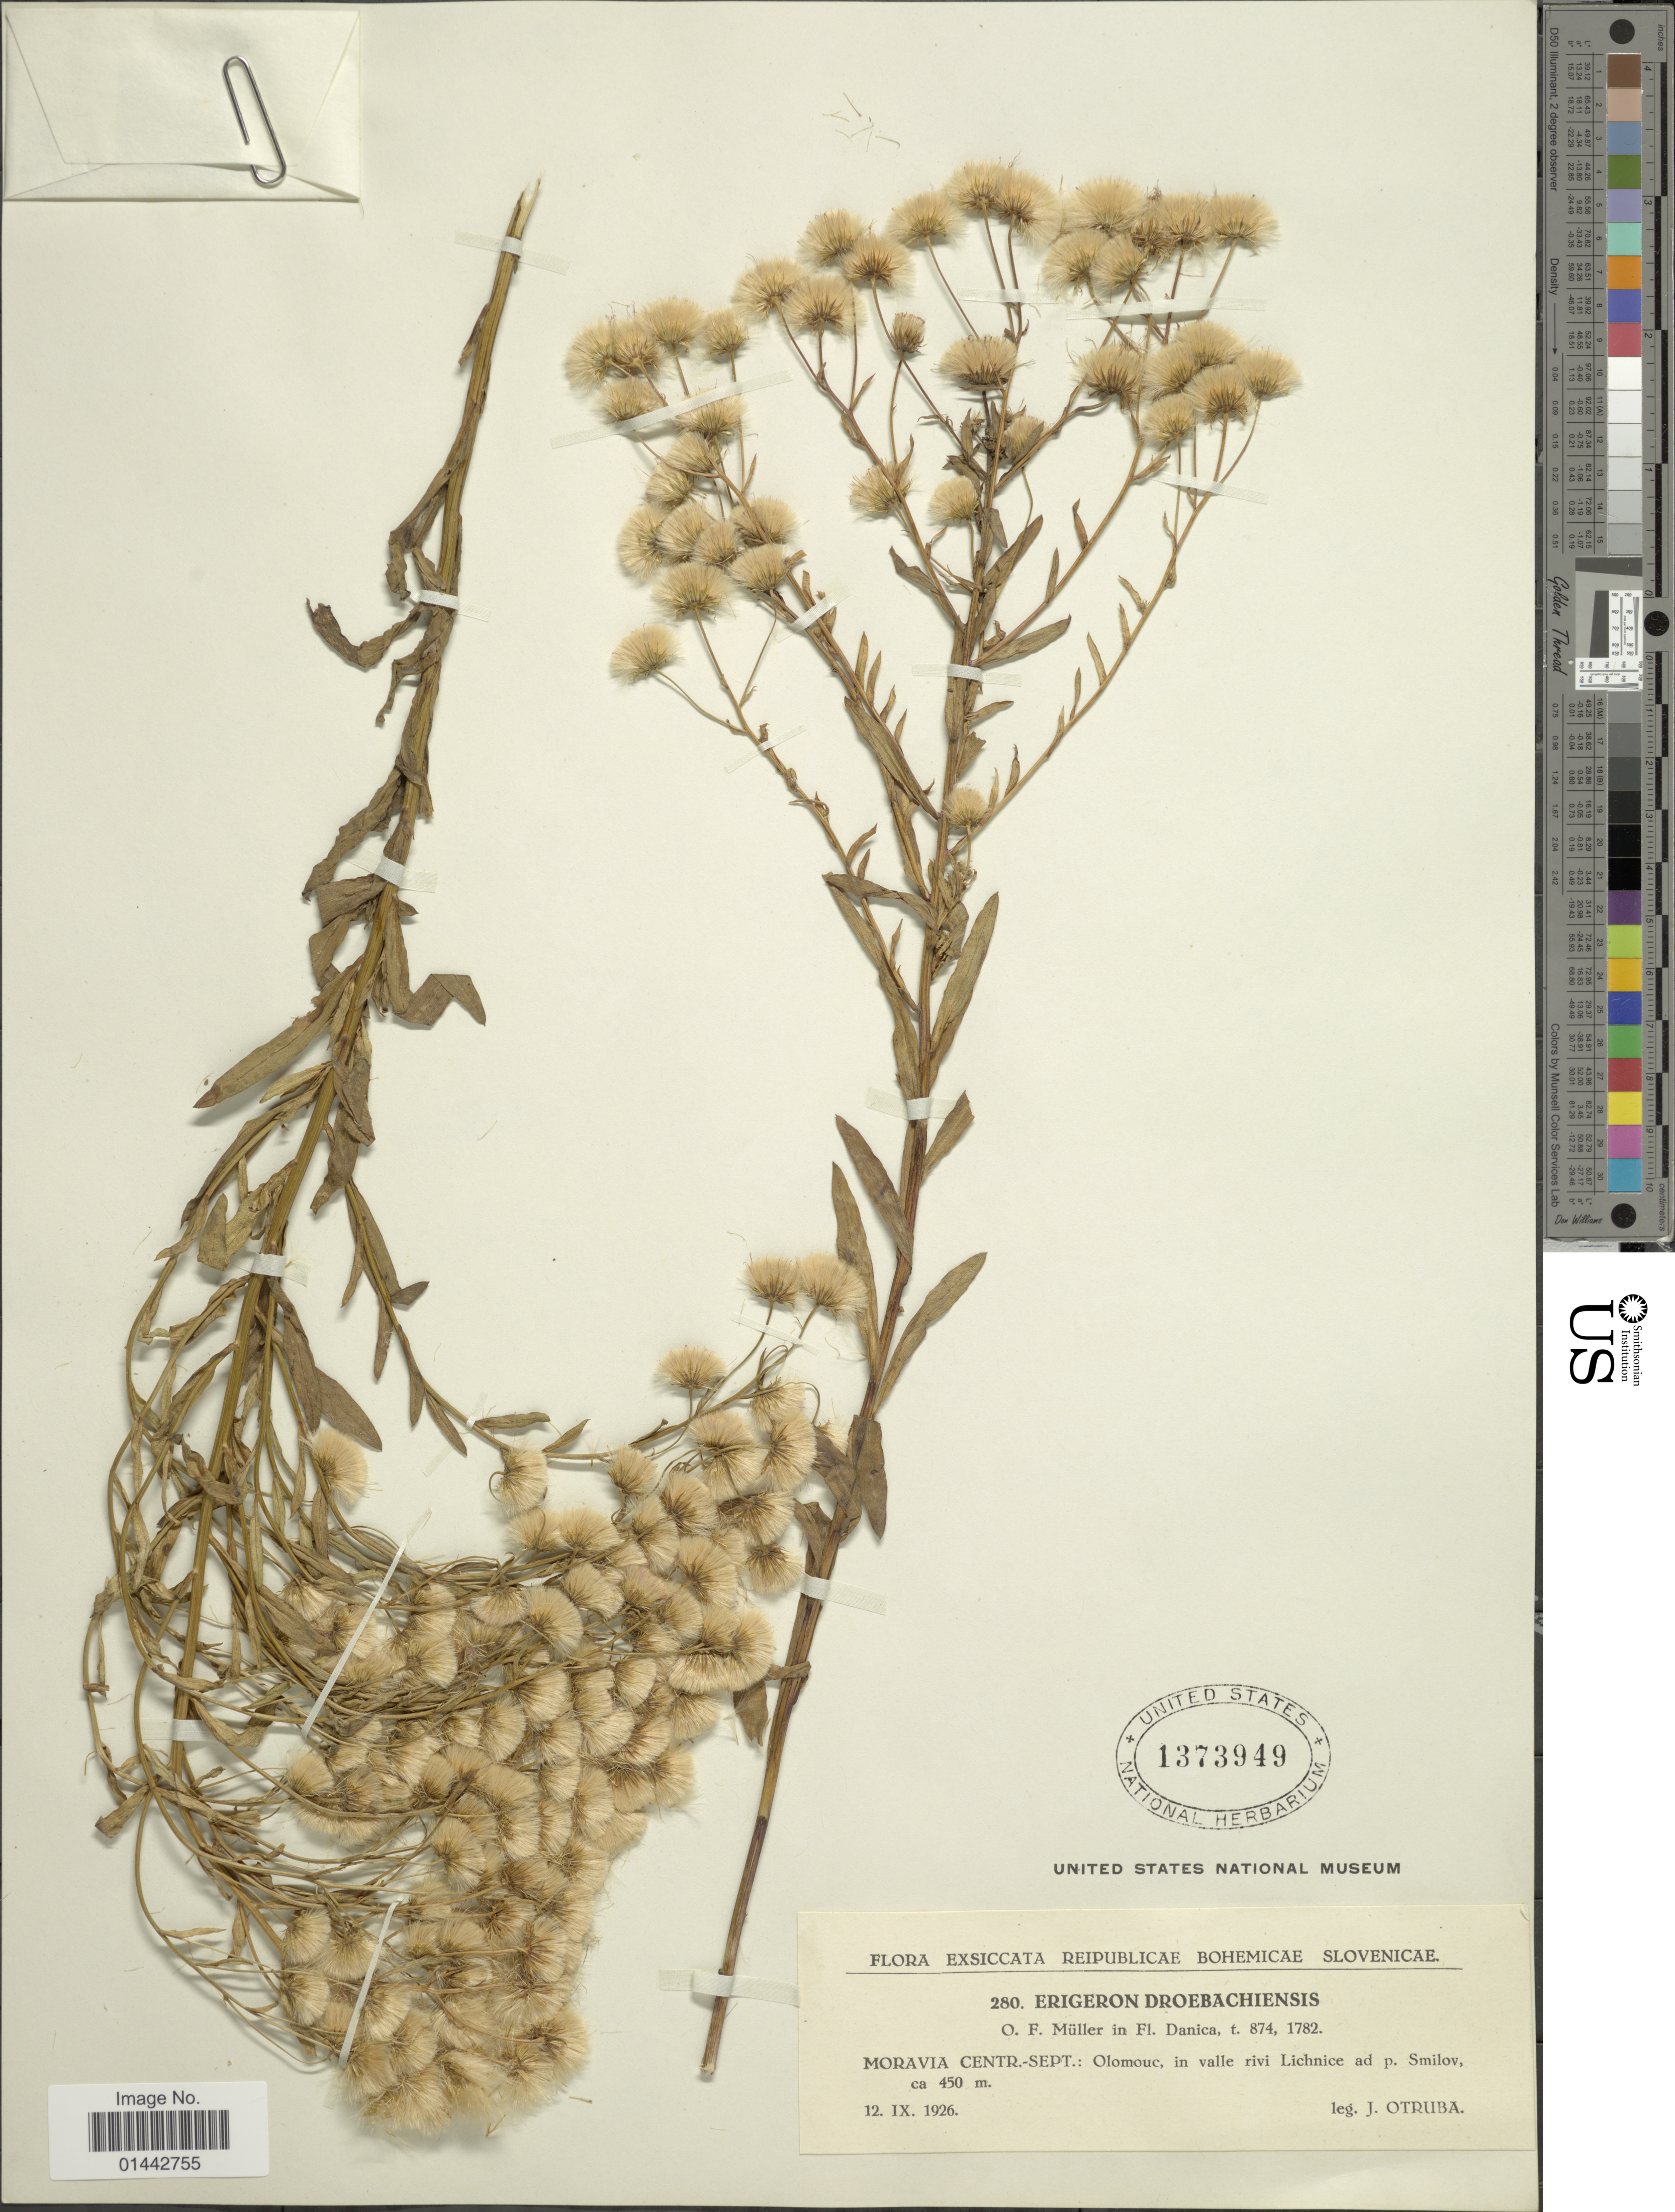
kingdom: Plantae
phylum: Tracheophyta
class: Magnoliopsida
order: Asterales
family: Asteraceae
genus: Erigeron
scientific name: Erigeron drobachiense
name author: O.F. Müll.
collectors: J. Otruba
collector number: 280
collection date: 1926-09-12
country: Czechia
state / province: Olomouc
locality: Reipublicae Bohemicae Slovenicae, Moravia Centr.-Sept.: Olomouc, in valle rivi Lichnice ad p. Smilov.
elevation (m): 450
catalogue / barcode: US 1373949